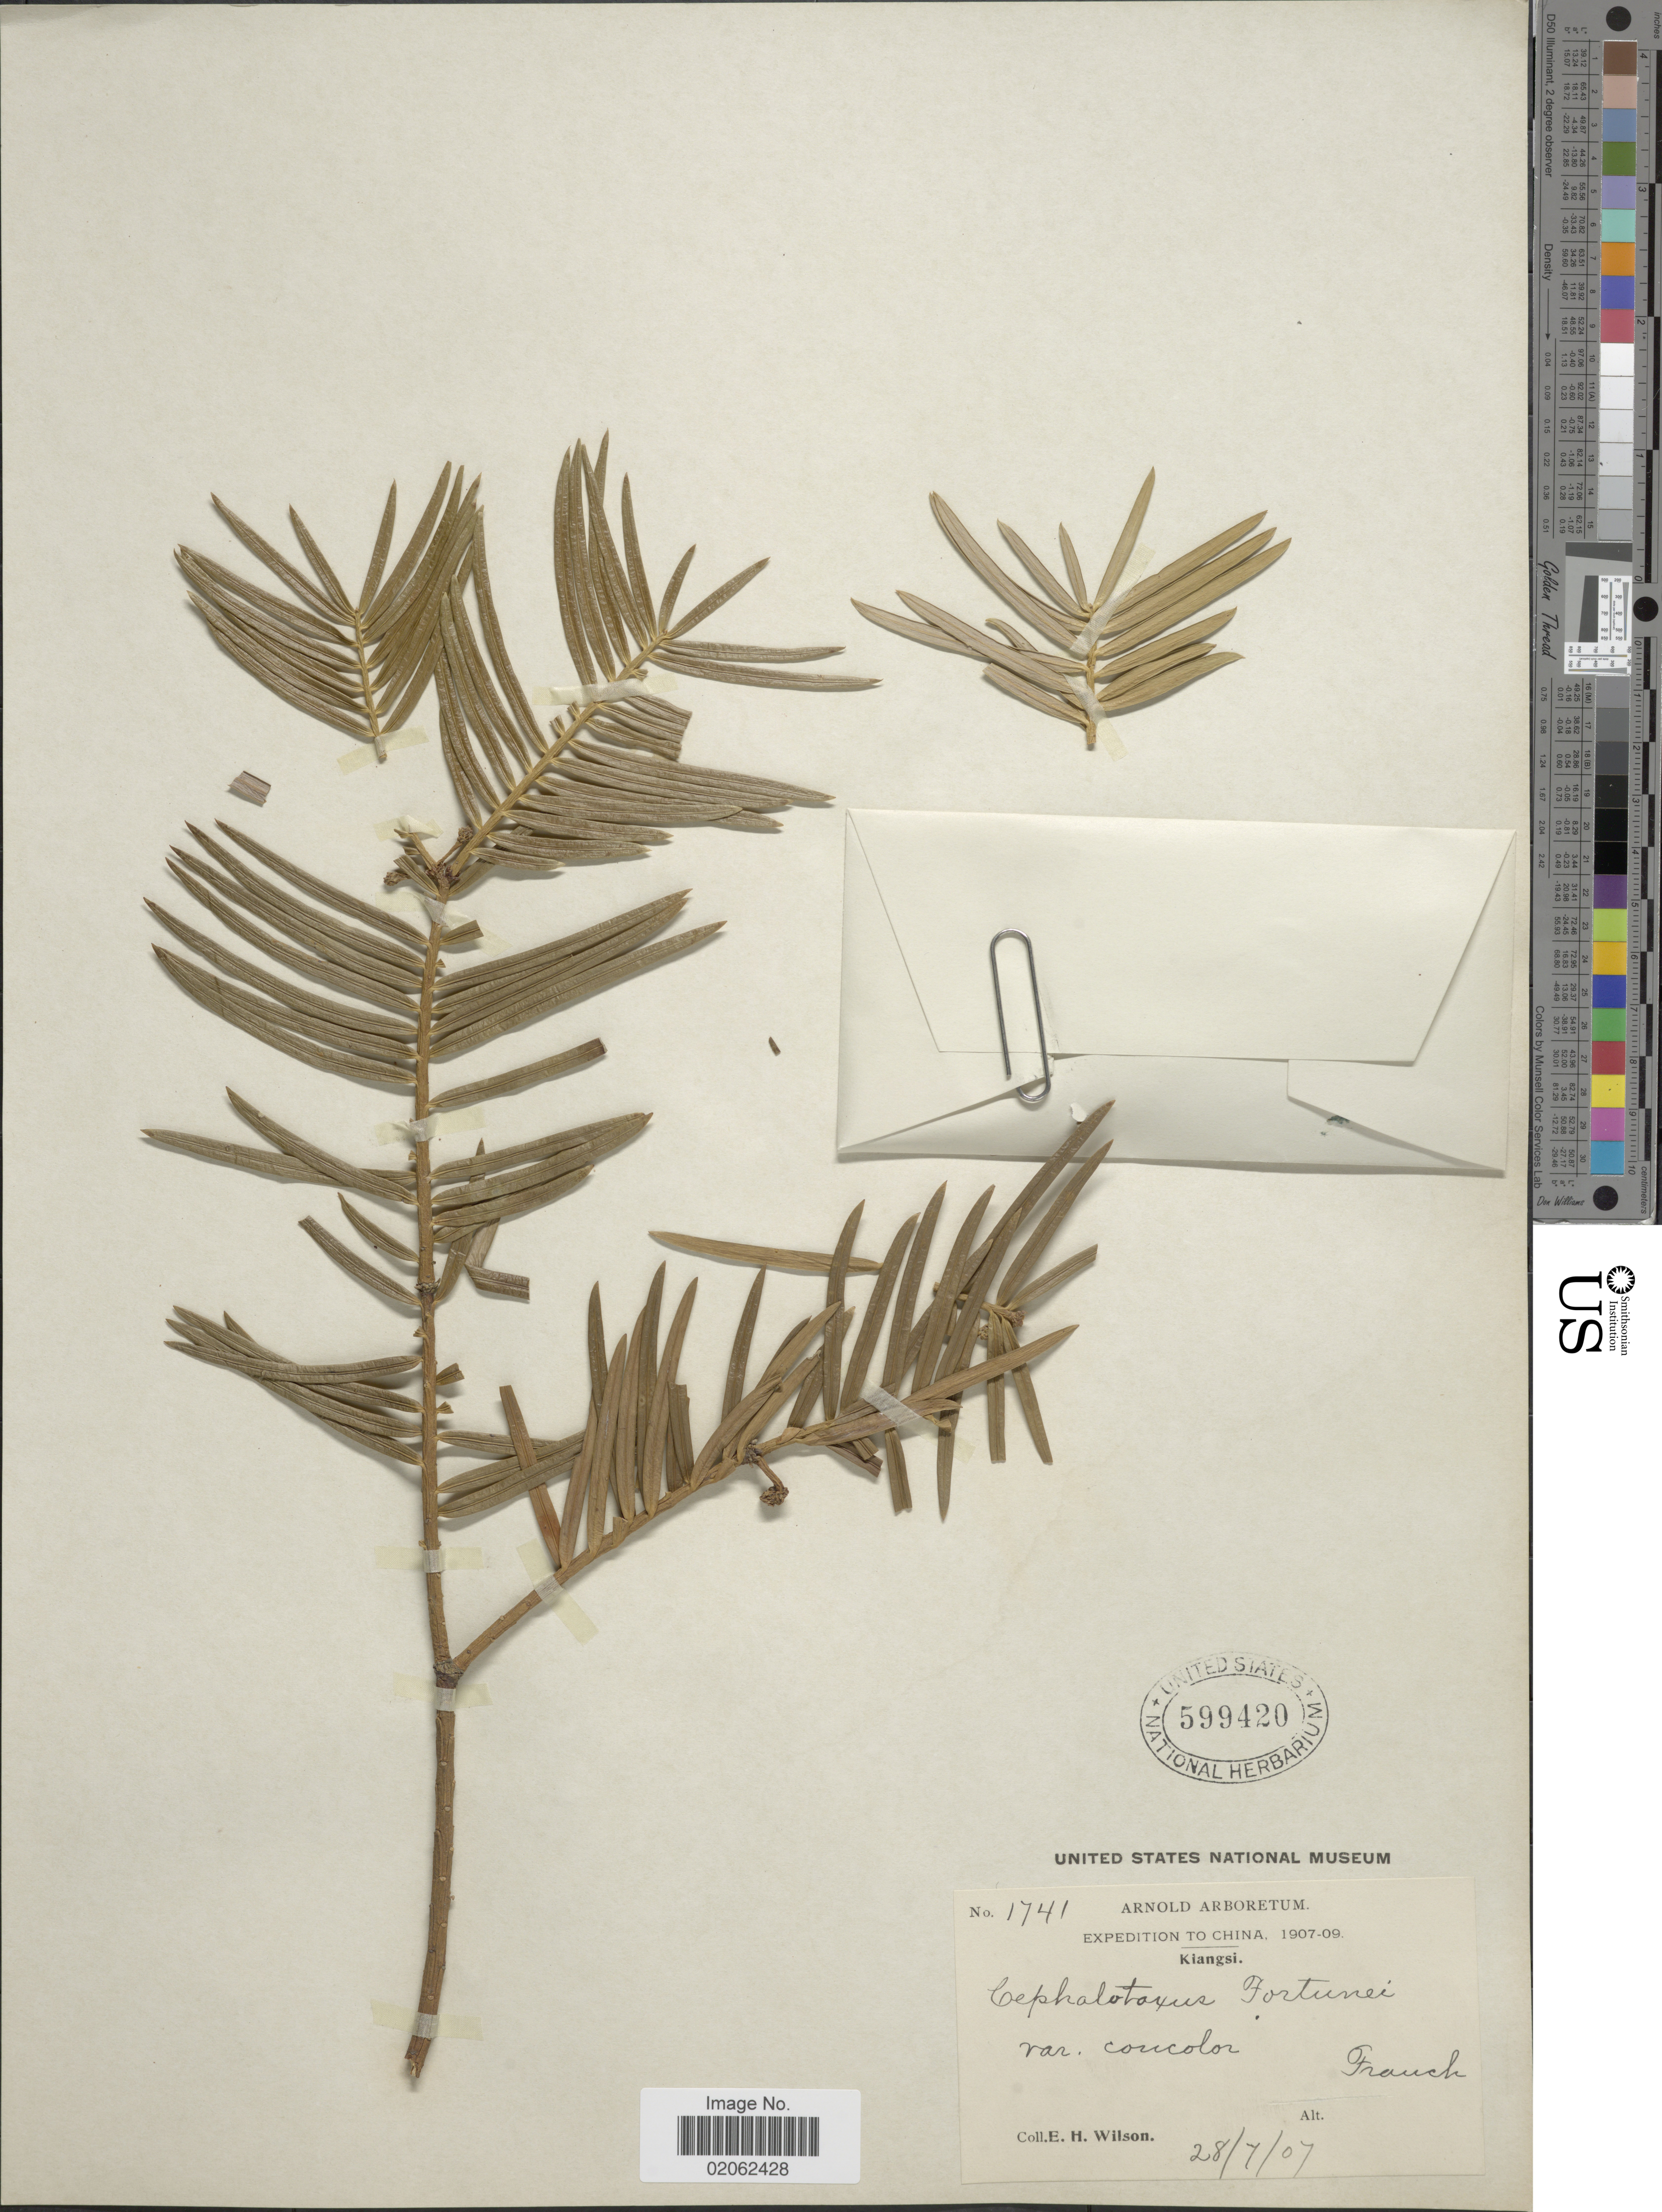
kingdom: Plantae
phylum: Tracheophyta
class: Pinopsida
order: Pinales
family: Cephalotaxaceae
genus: Cephalotaxus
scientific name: Cephalotaxus fortunei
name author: Hook.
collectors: E. Wilson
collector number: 1741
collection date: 1907-07-28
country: China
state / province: Jiangxi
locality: Kiangsi.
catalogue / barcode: US 599420